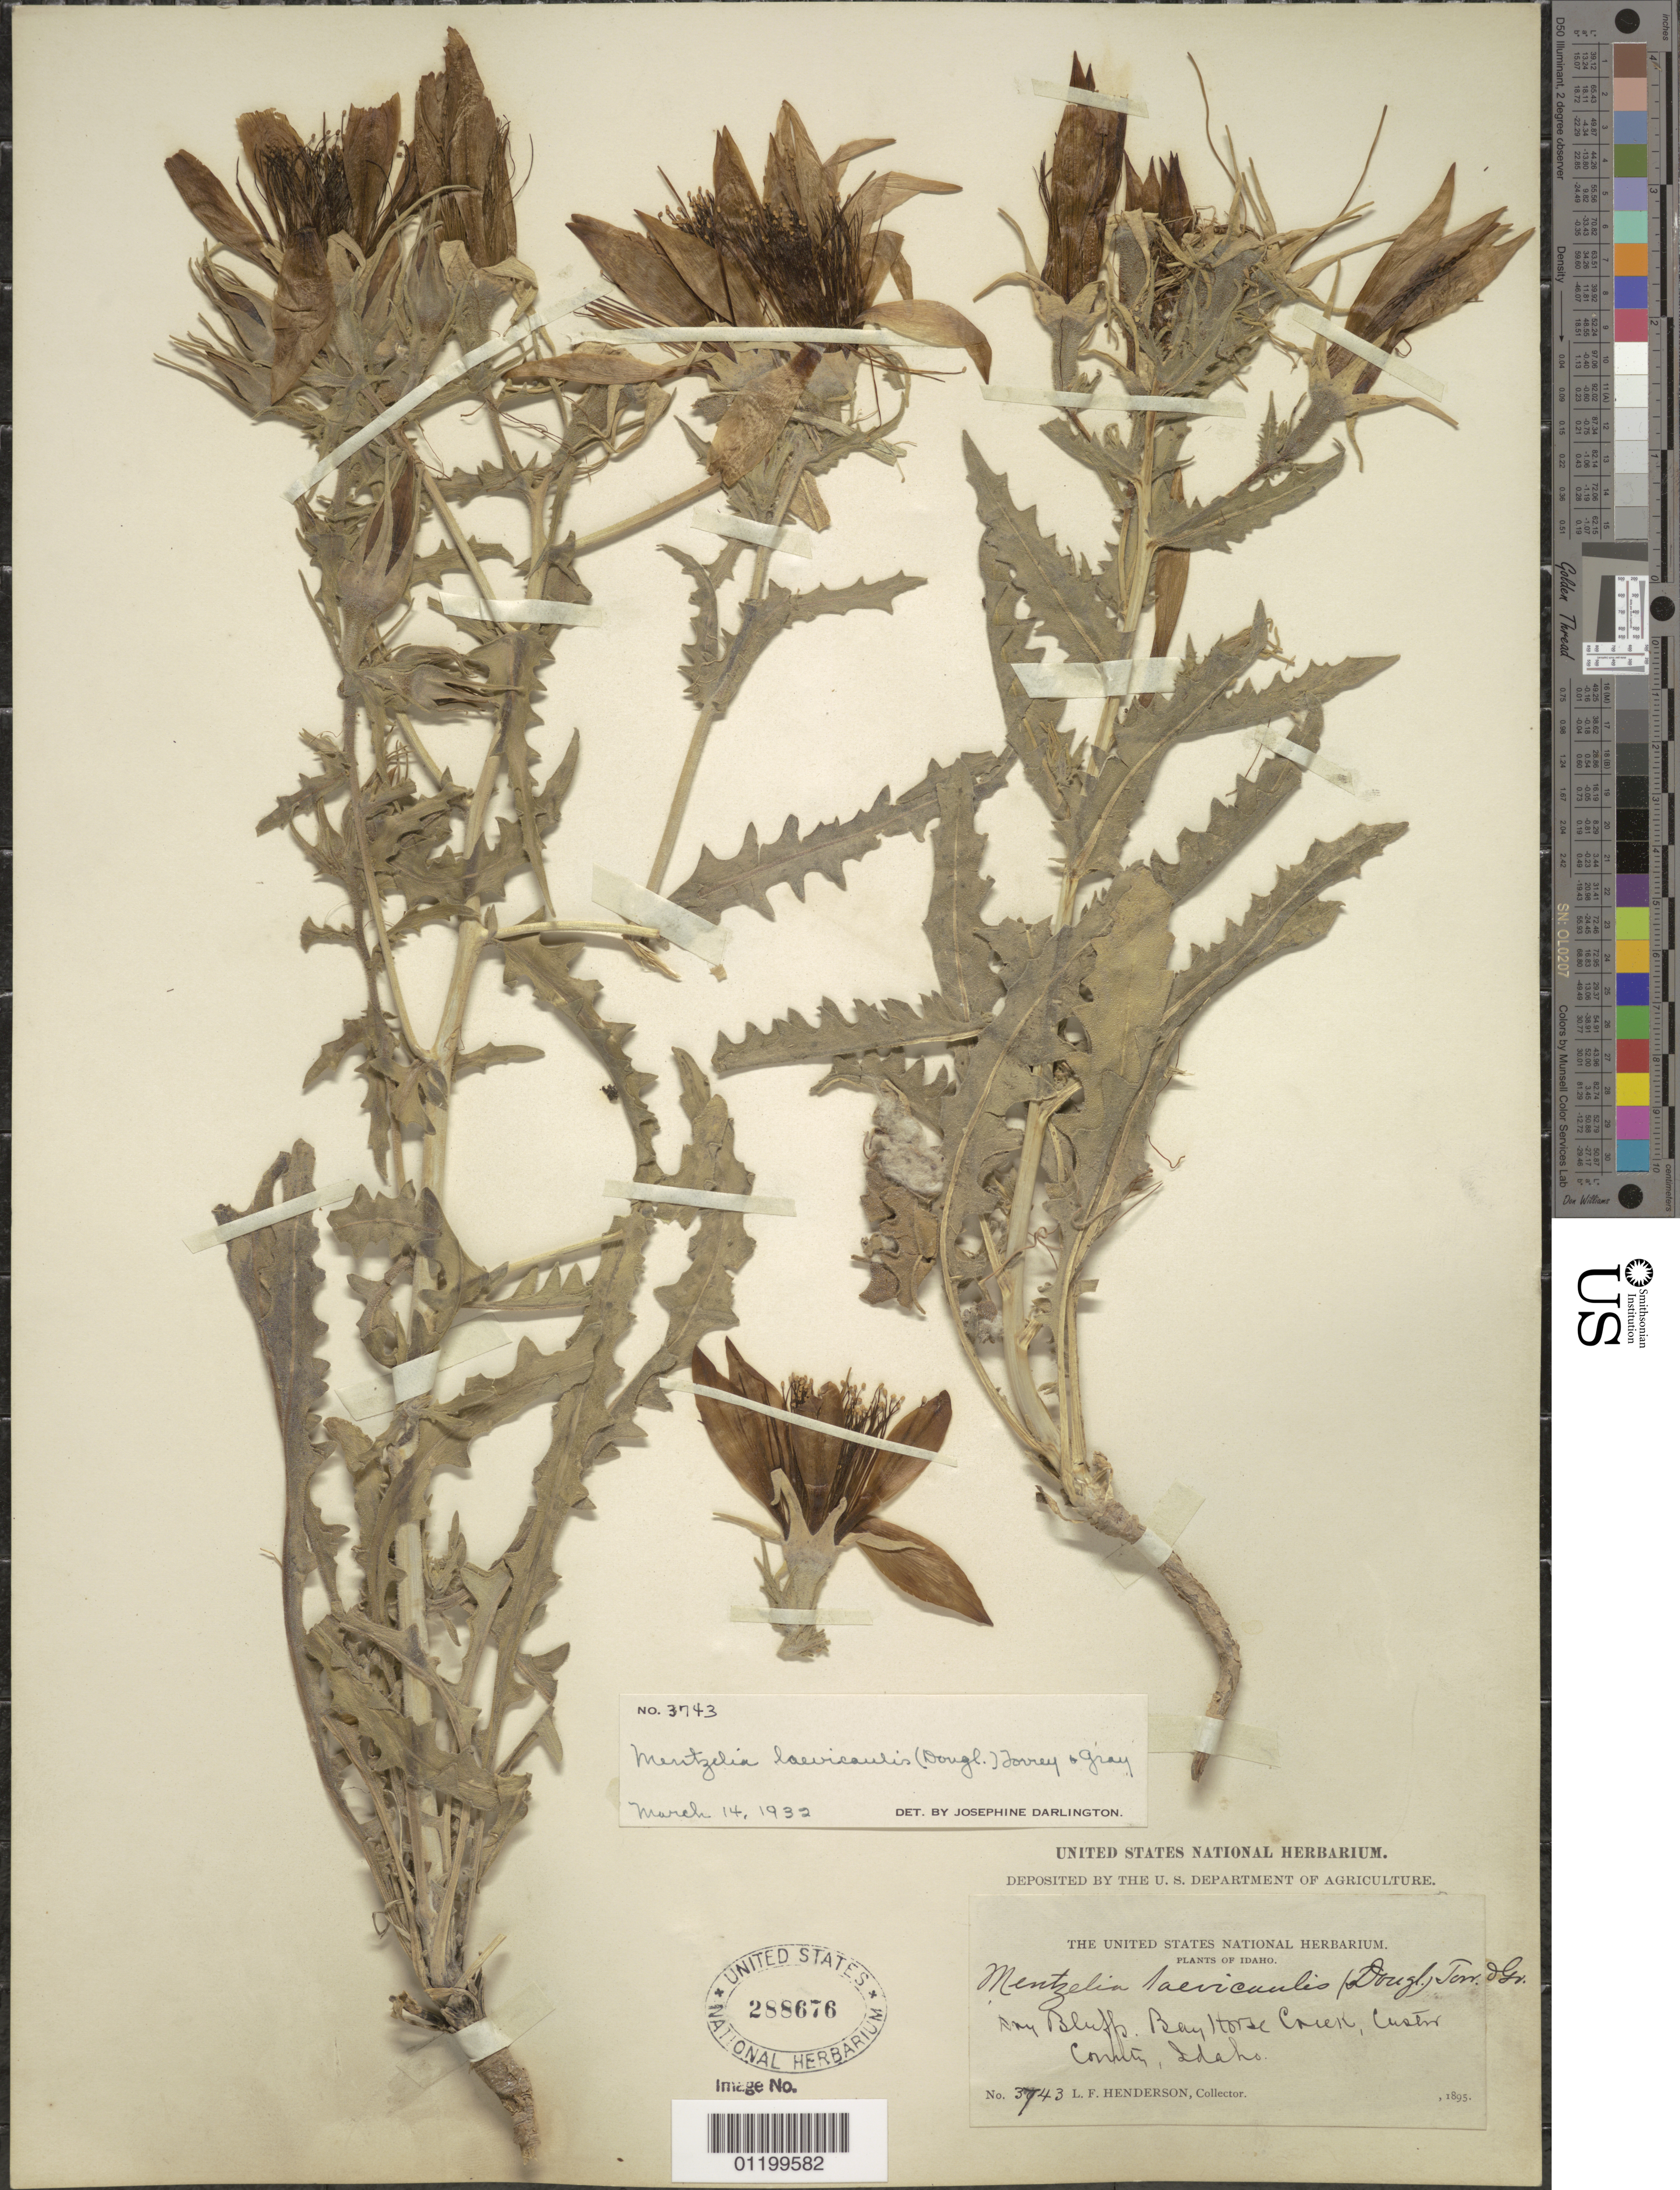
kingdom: Plantae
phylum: Tracheophyta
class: Magnoliopsida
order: Cornales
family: Loasaceae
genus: Mentzelia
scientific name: Mentzelia laevicaulis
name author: (Douglas ex Hook.) Torr. & A. Gray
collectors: L. F. Henderson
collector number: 3743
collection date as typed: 1895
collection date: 1895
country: United States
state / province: Idaho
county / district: Custer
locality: dry bluffs, Bay Horse Creek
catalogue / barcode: US 288676